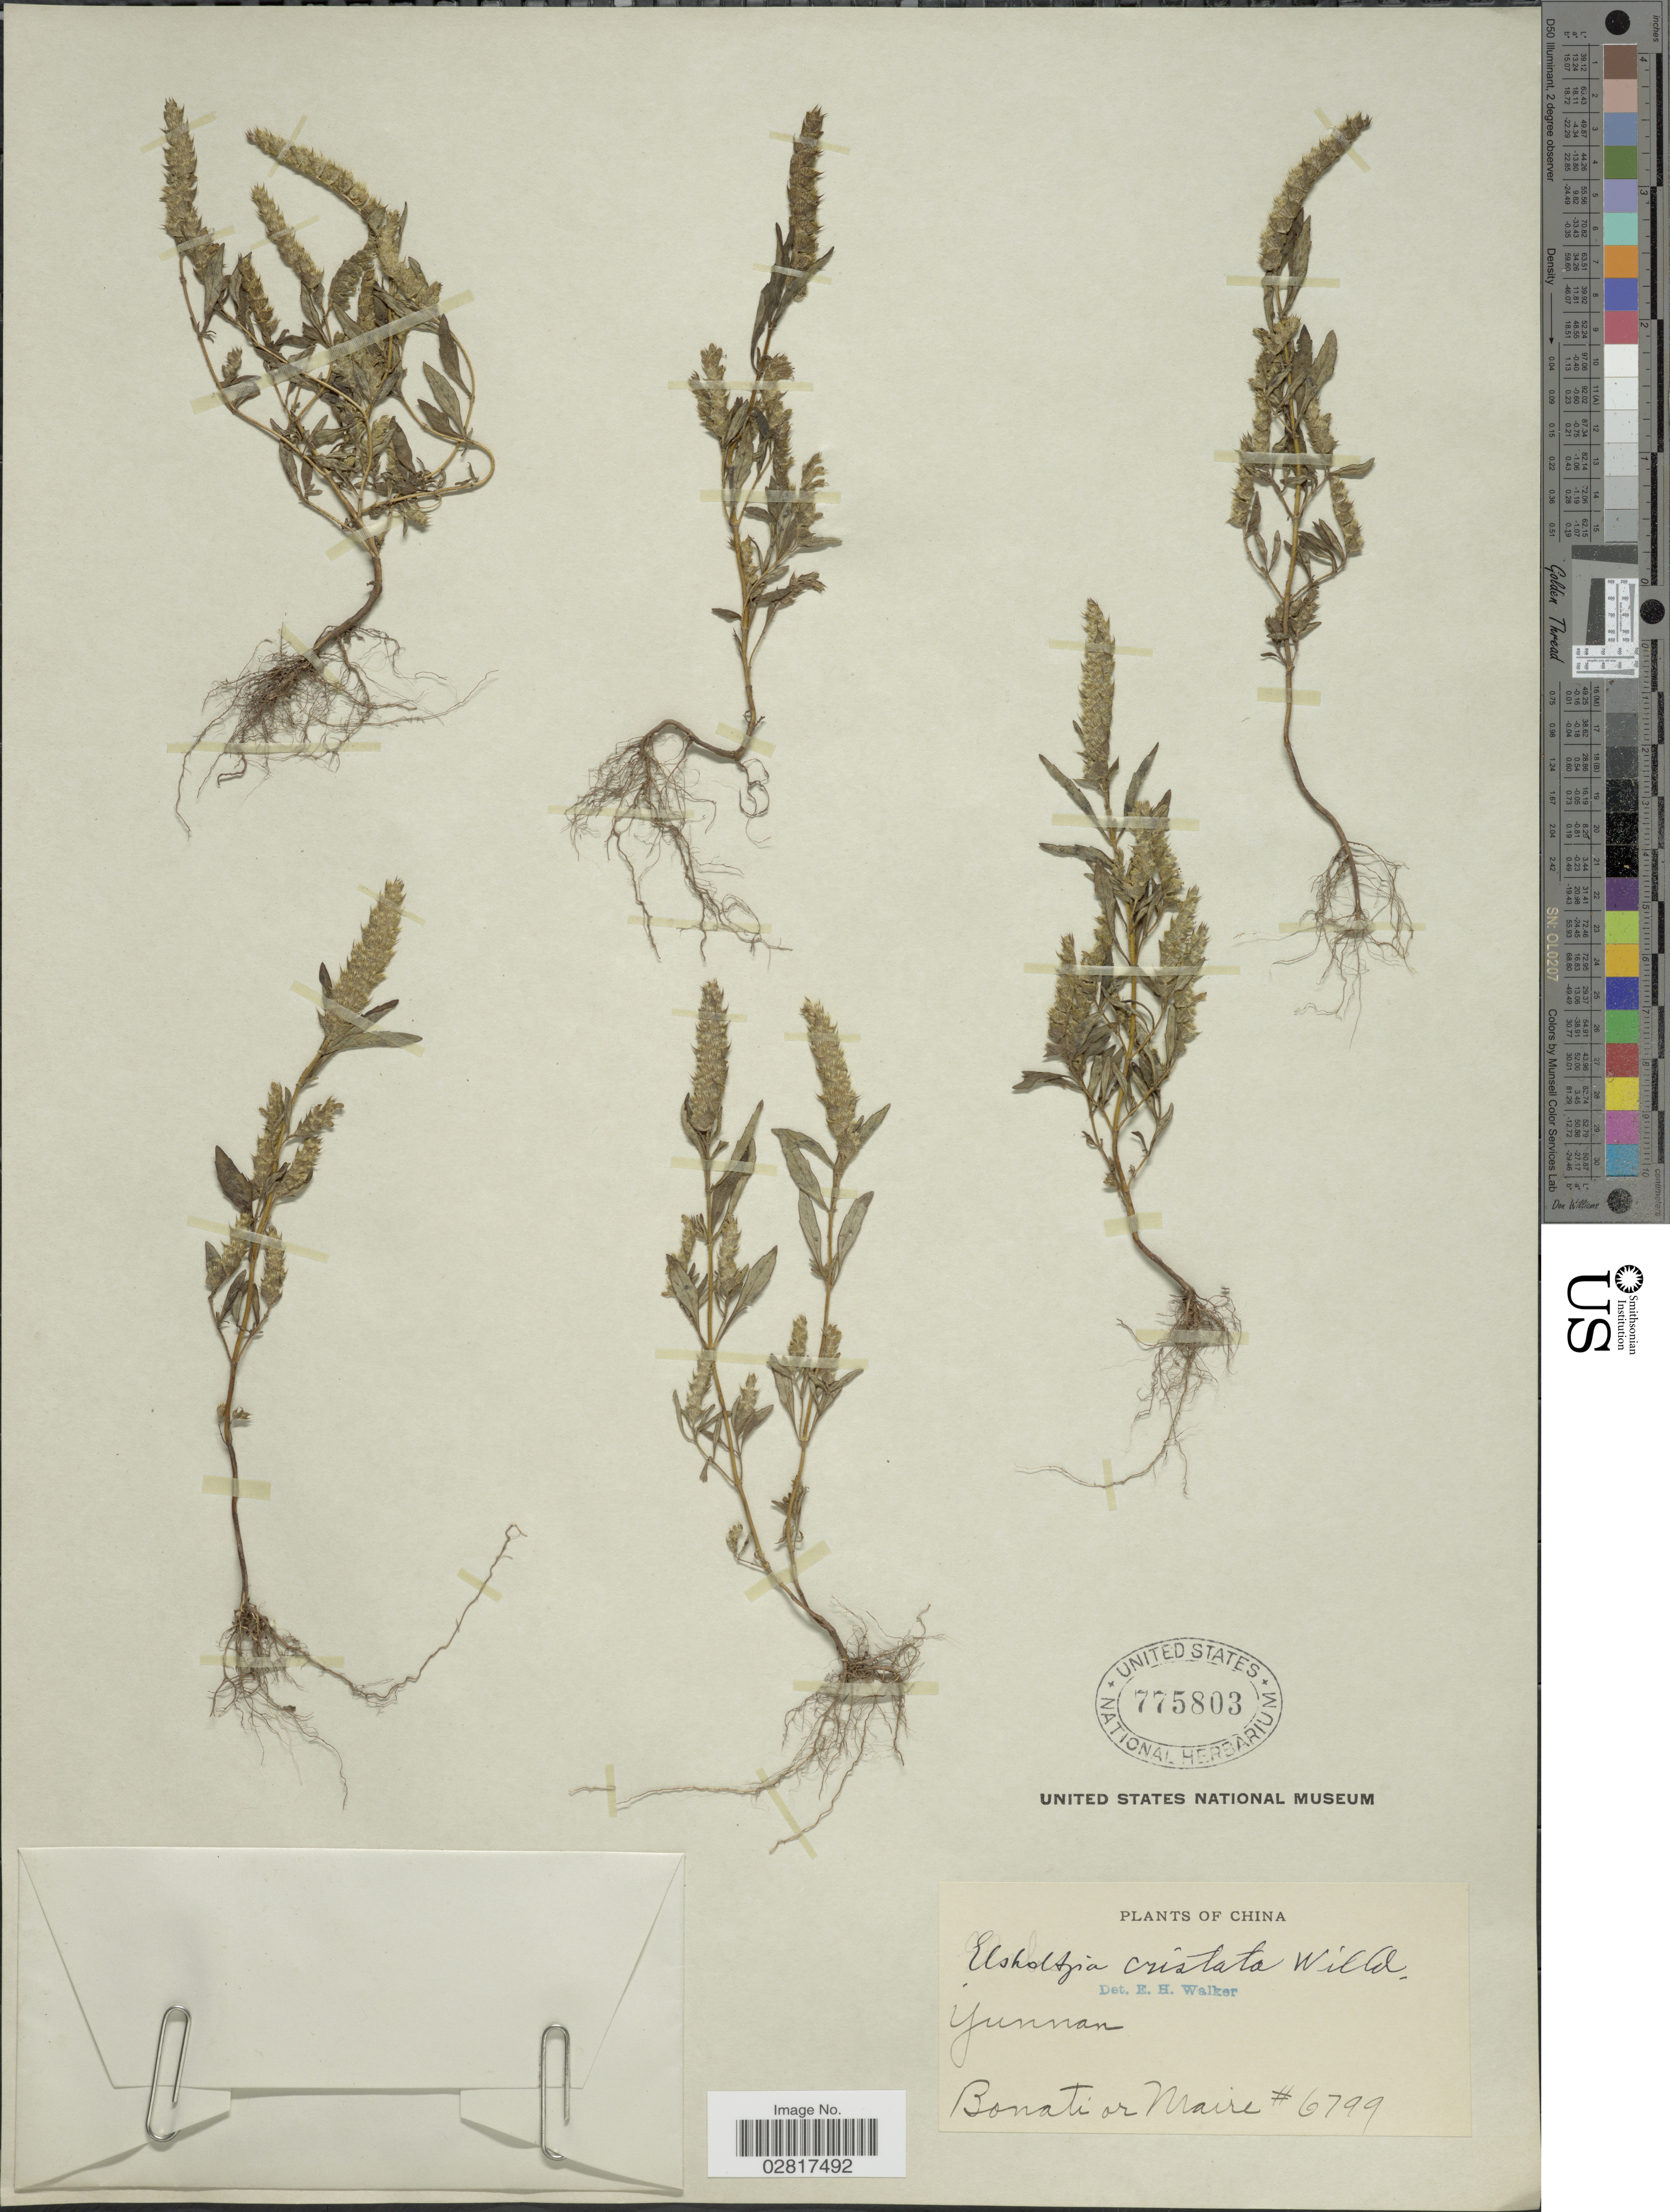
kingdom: Plantae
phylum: Tracheophyta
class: Magnoliopsida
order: Lamiales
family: Lamiaceae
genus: Elsholtzia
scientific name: Elsholtzia patrinii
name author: (Lepech.) Garcke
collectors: -. Bonati & Maire, --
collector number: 6799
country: China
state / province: Yunnan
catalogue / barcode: US 775803